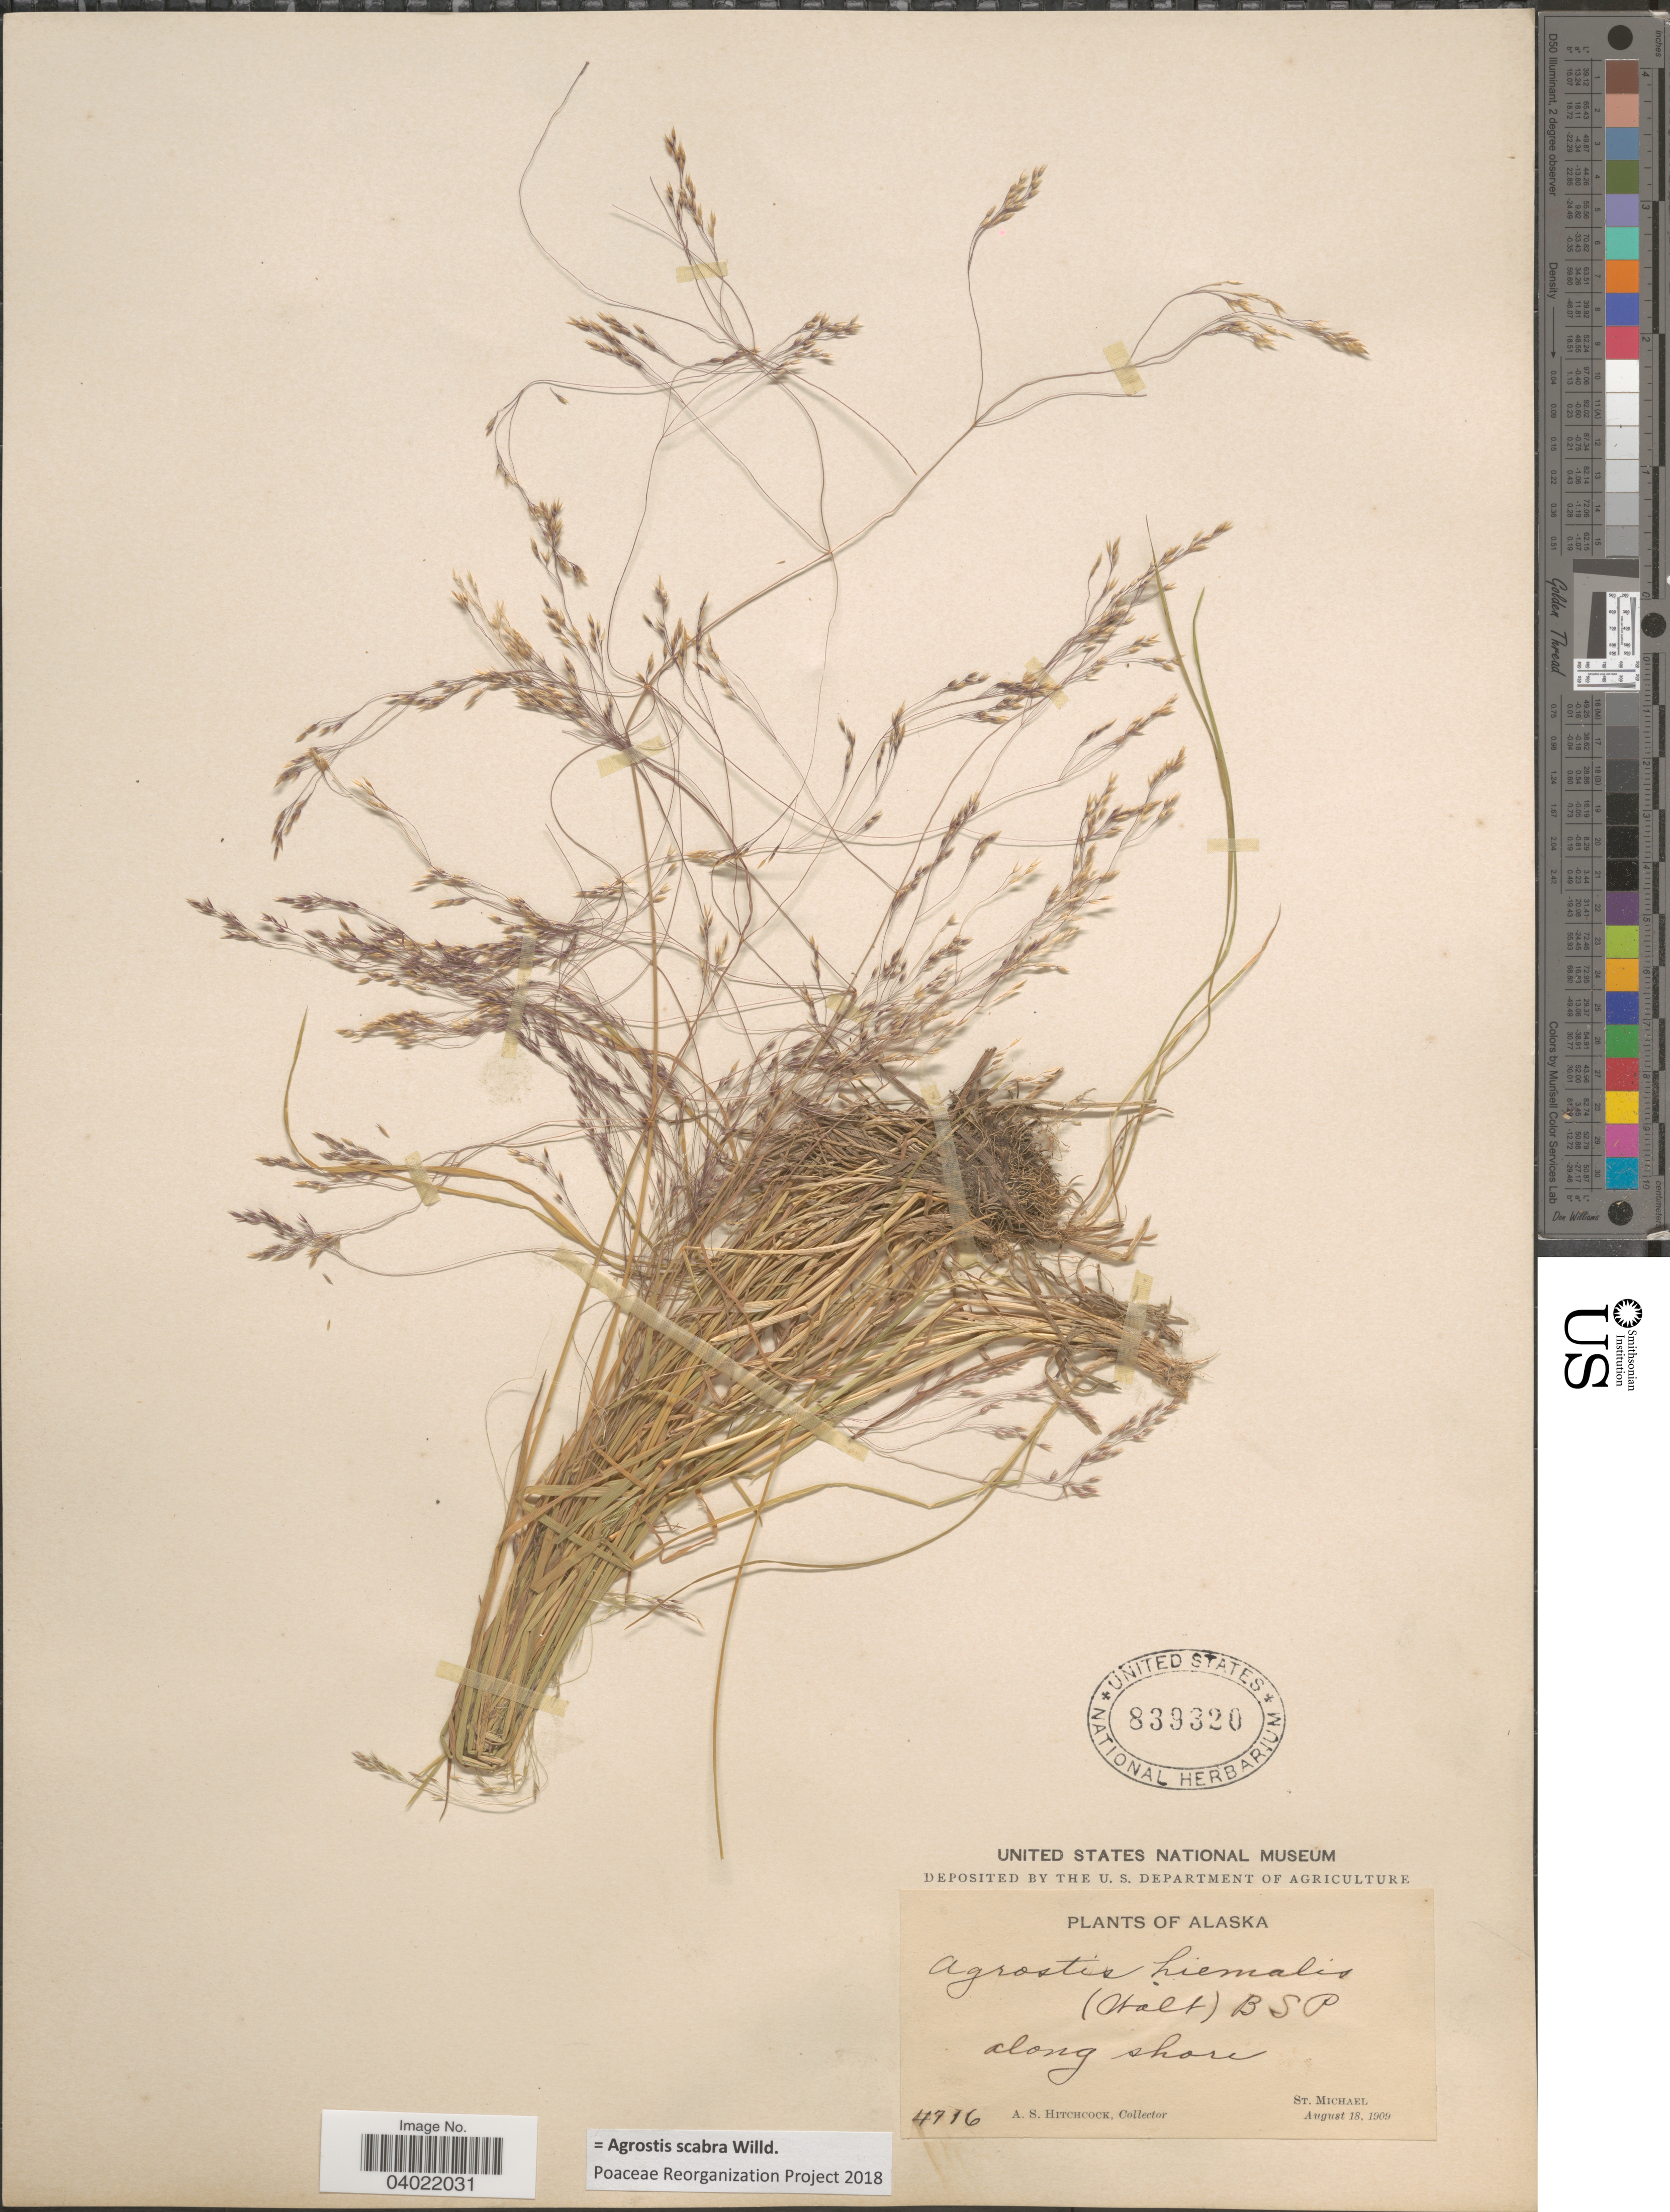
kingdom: Plantae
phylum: Tracheophyta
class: Liliopsida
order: Poales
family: Poaceae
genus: Agrostis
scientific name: Agrostis scabra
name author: Willd.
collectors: A. S. Hitchcock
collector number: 4716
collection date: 1909-08-18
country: United States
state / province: Alaska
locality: Along shore. St. Michael.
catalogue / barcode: US 839320